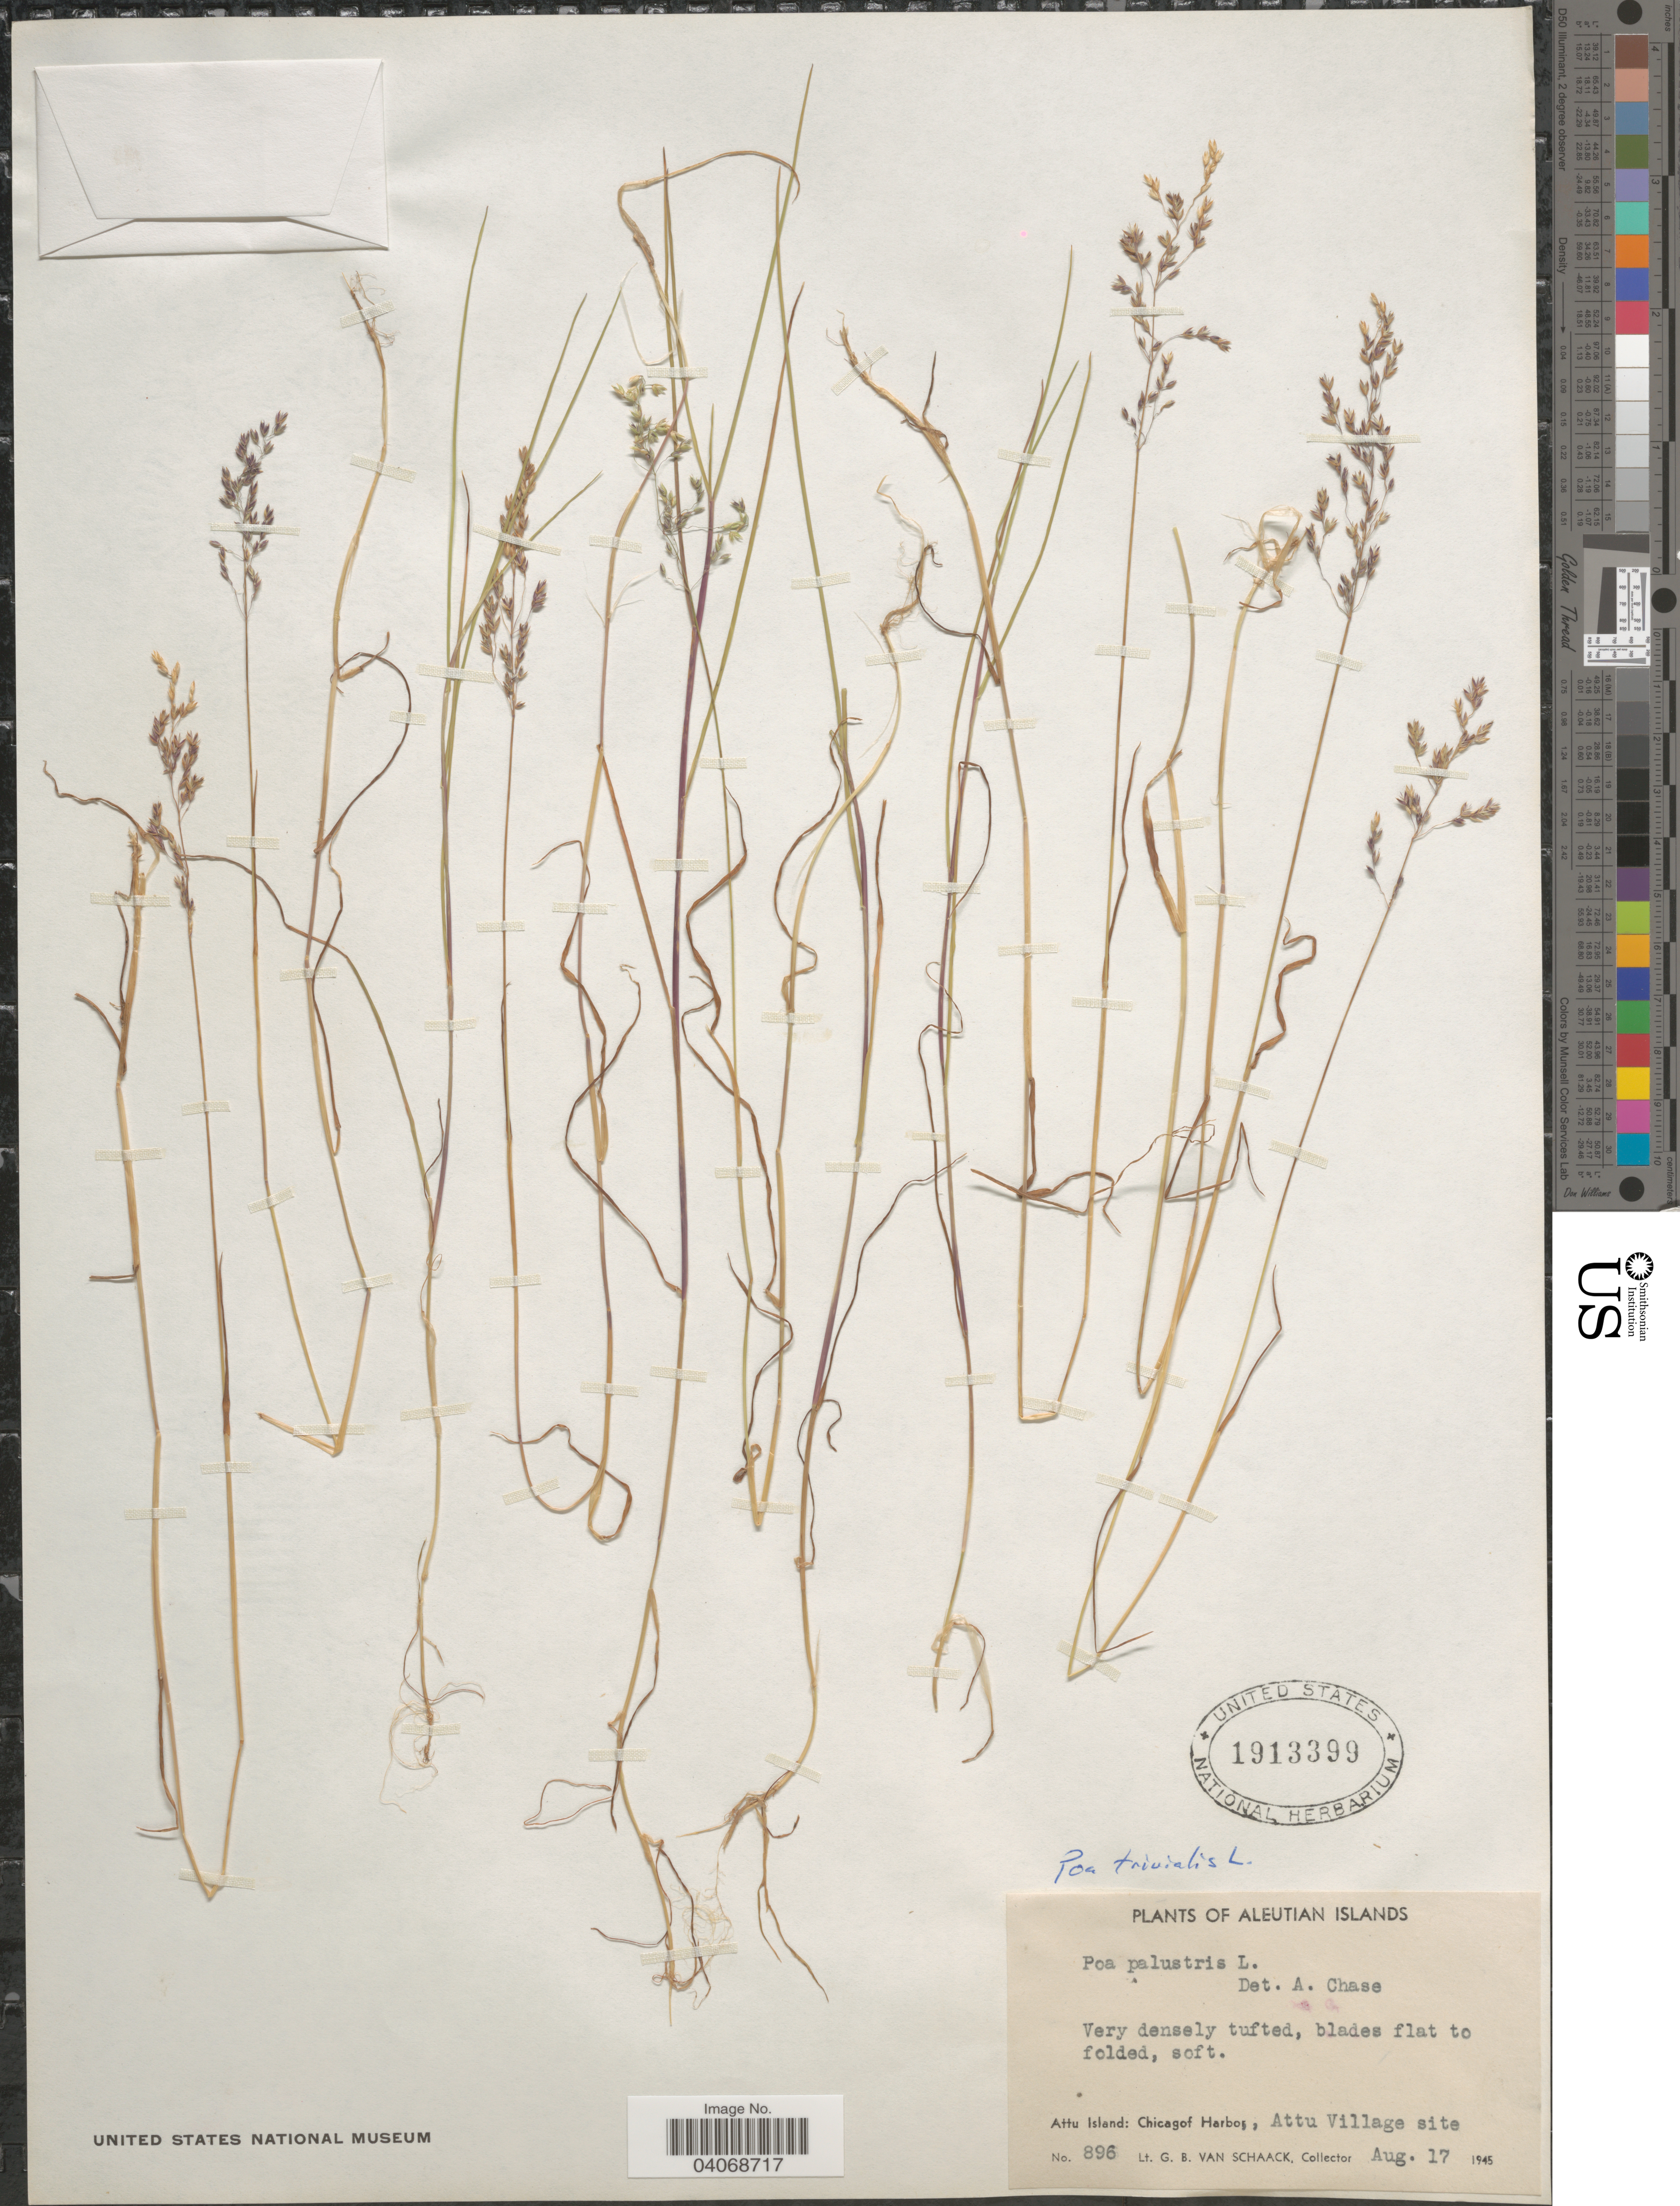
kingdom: Plantae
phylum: Tracheophyta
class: Liliopsida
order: Poales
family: Poaceae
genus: Poa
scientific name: Poa trivialis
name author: L.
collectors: G. Van Schaack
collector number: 896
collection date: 1945-08-17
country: United States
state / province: Alaska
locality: Aleutian Islands. Attu Island: Chicagof Harbor, Attu Village site.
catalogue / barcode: US 1913399